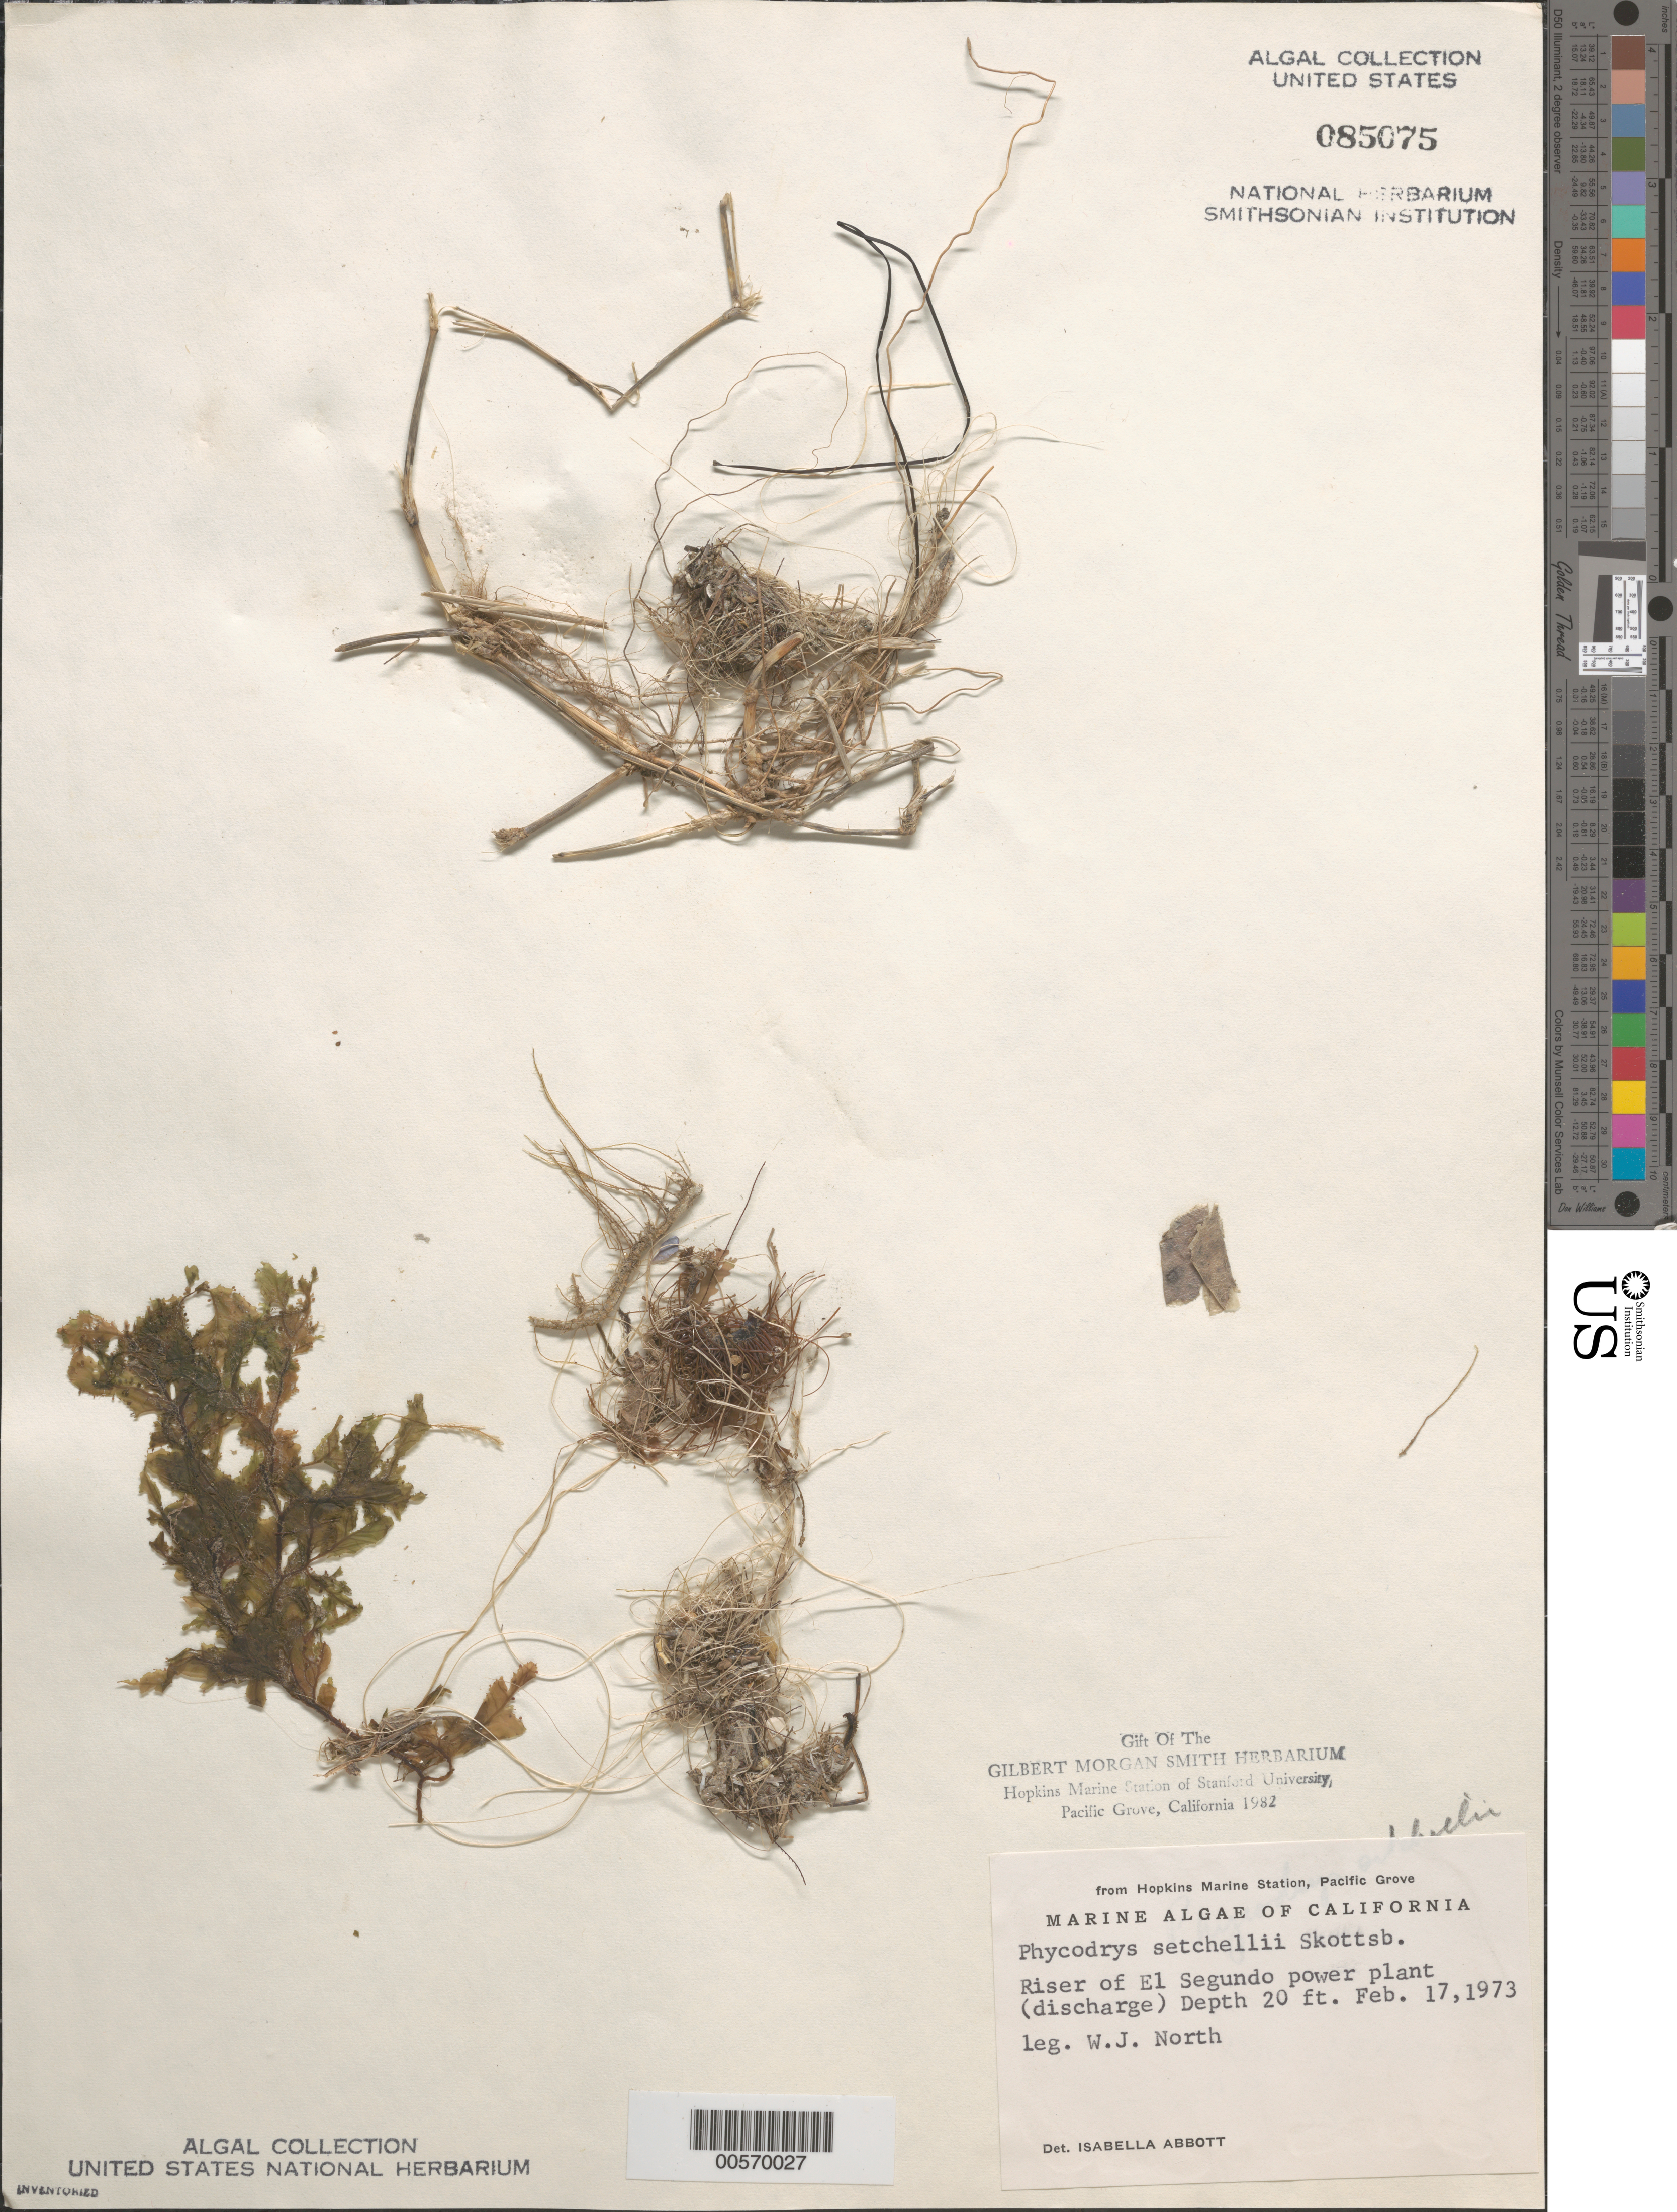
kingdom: Plantae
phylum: Rhodophyta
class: Florideophyceae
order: Ceramiales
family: Delesseriaceae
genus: Phycodrys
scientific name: Phycodrys setchellii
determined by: Abbott, Isabella A.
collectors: W. North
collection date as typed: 17 Feb 1973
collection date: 1973-02-17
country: United States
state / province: California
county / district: Los Angeles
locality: El Segundo power plant discharge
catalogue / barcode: US 85075